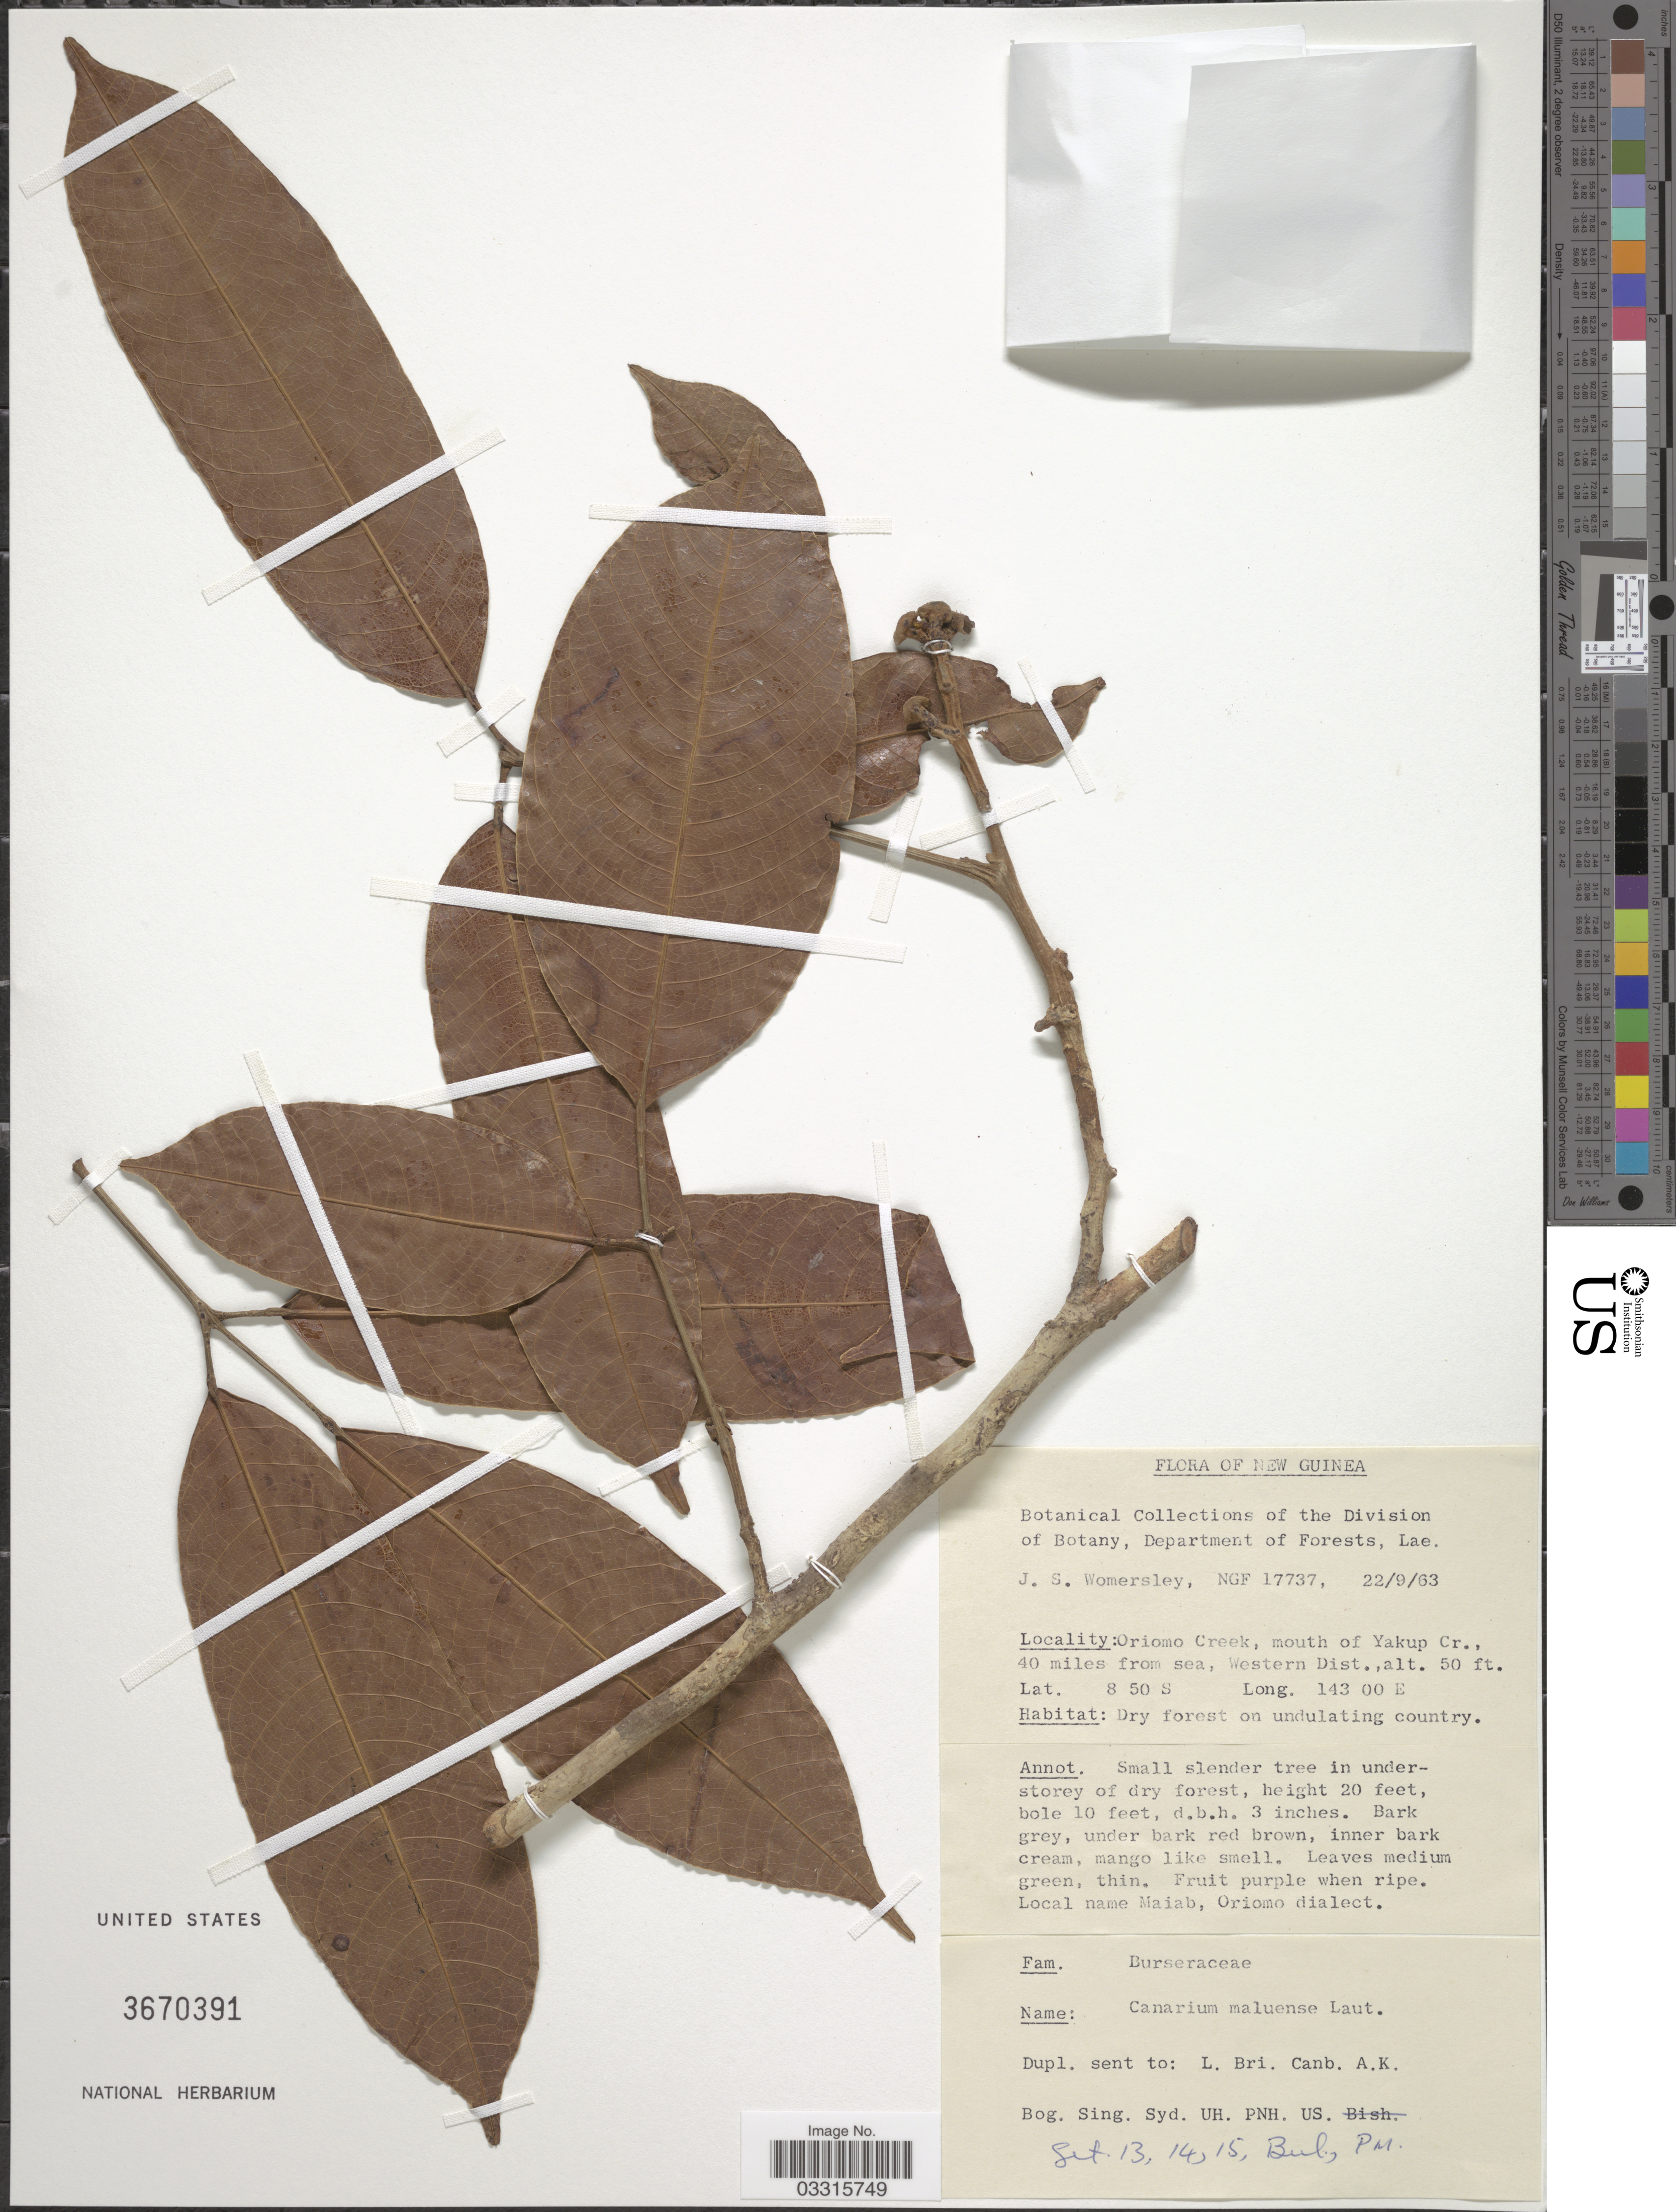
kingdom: Plantae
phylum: Tracheophyta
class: Magnoliopsida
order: Sapindales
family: Burseraceae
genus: Canarium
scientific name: Canarium maluense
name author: Lauterb.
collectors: J. S. Womersley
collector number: NGF 17737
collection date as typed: Transcribed d/m/y: 22/9/63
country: Papua New Guinea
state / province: Manus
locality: New Guinea. Oriomo Creek, mouth of Yakup Cr., 40 miles from sea.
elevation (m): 15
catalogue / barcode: US 3670391